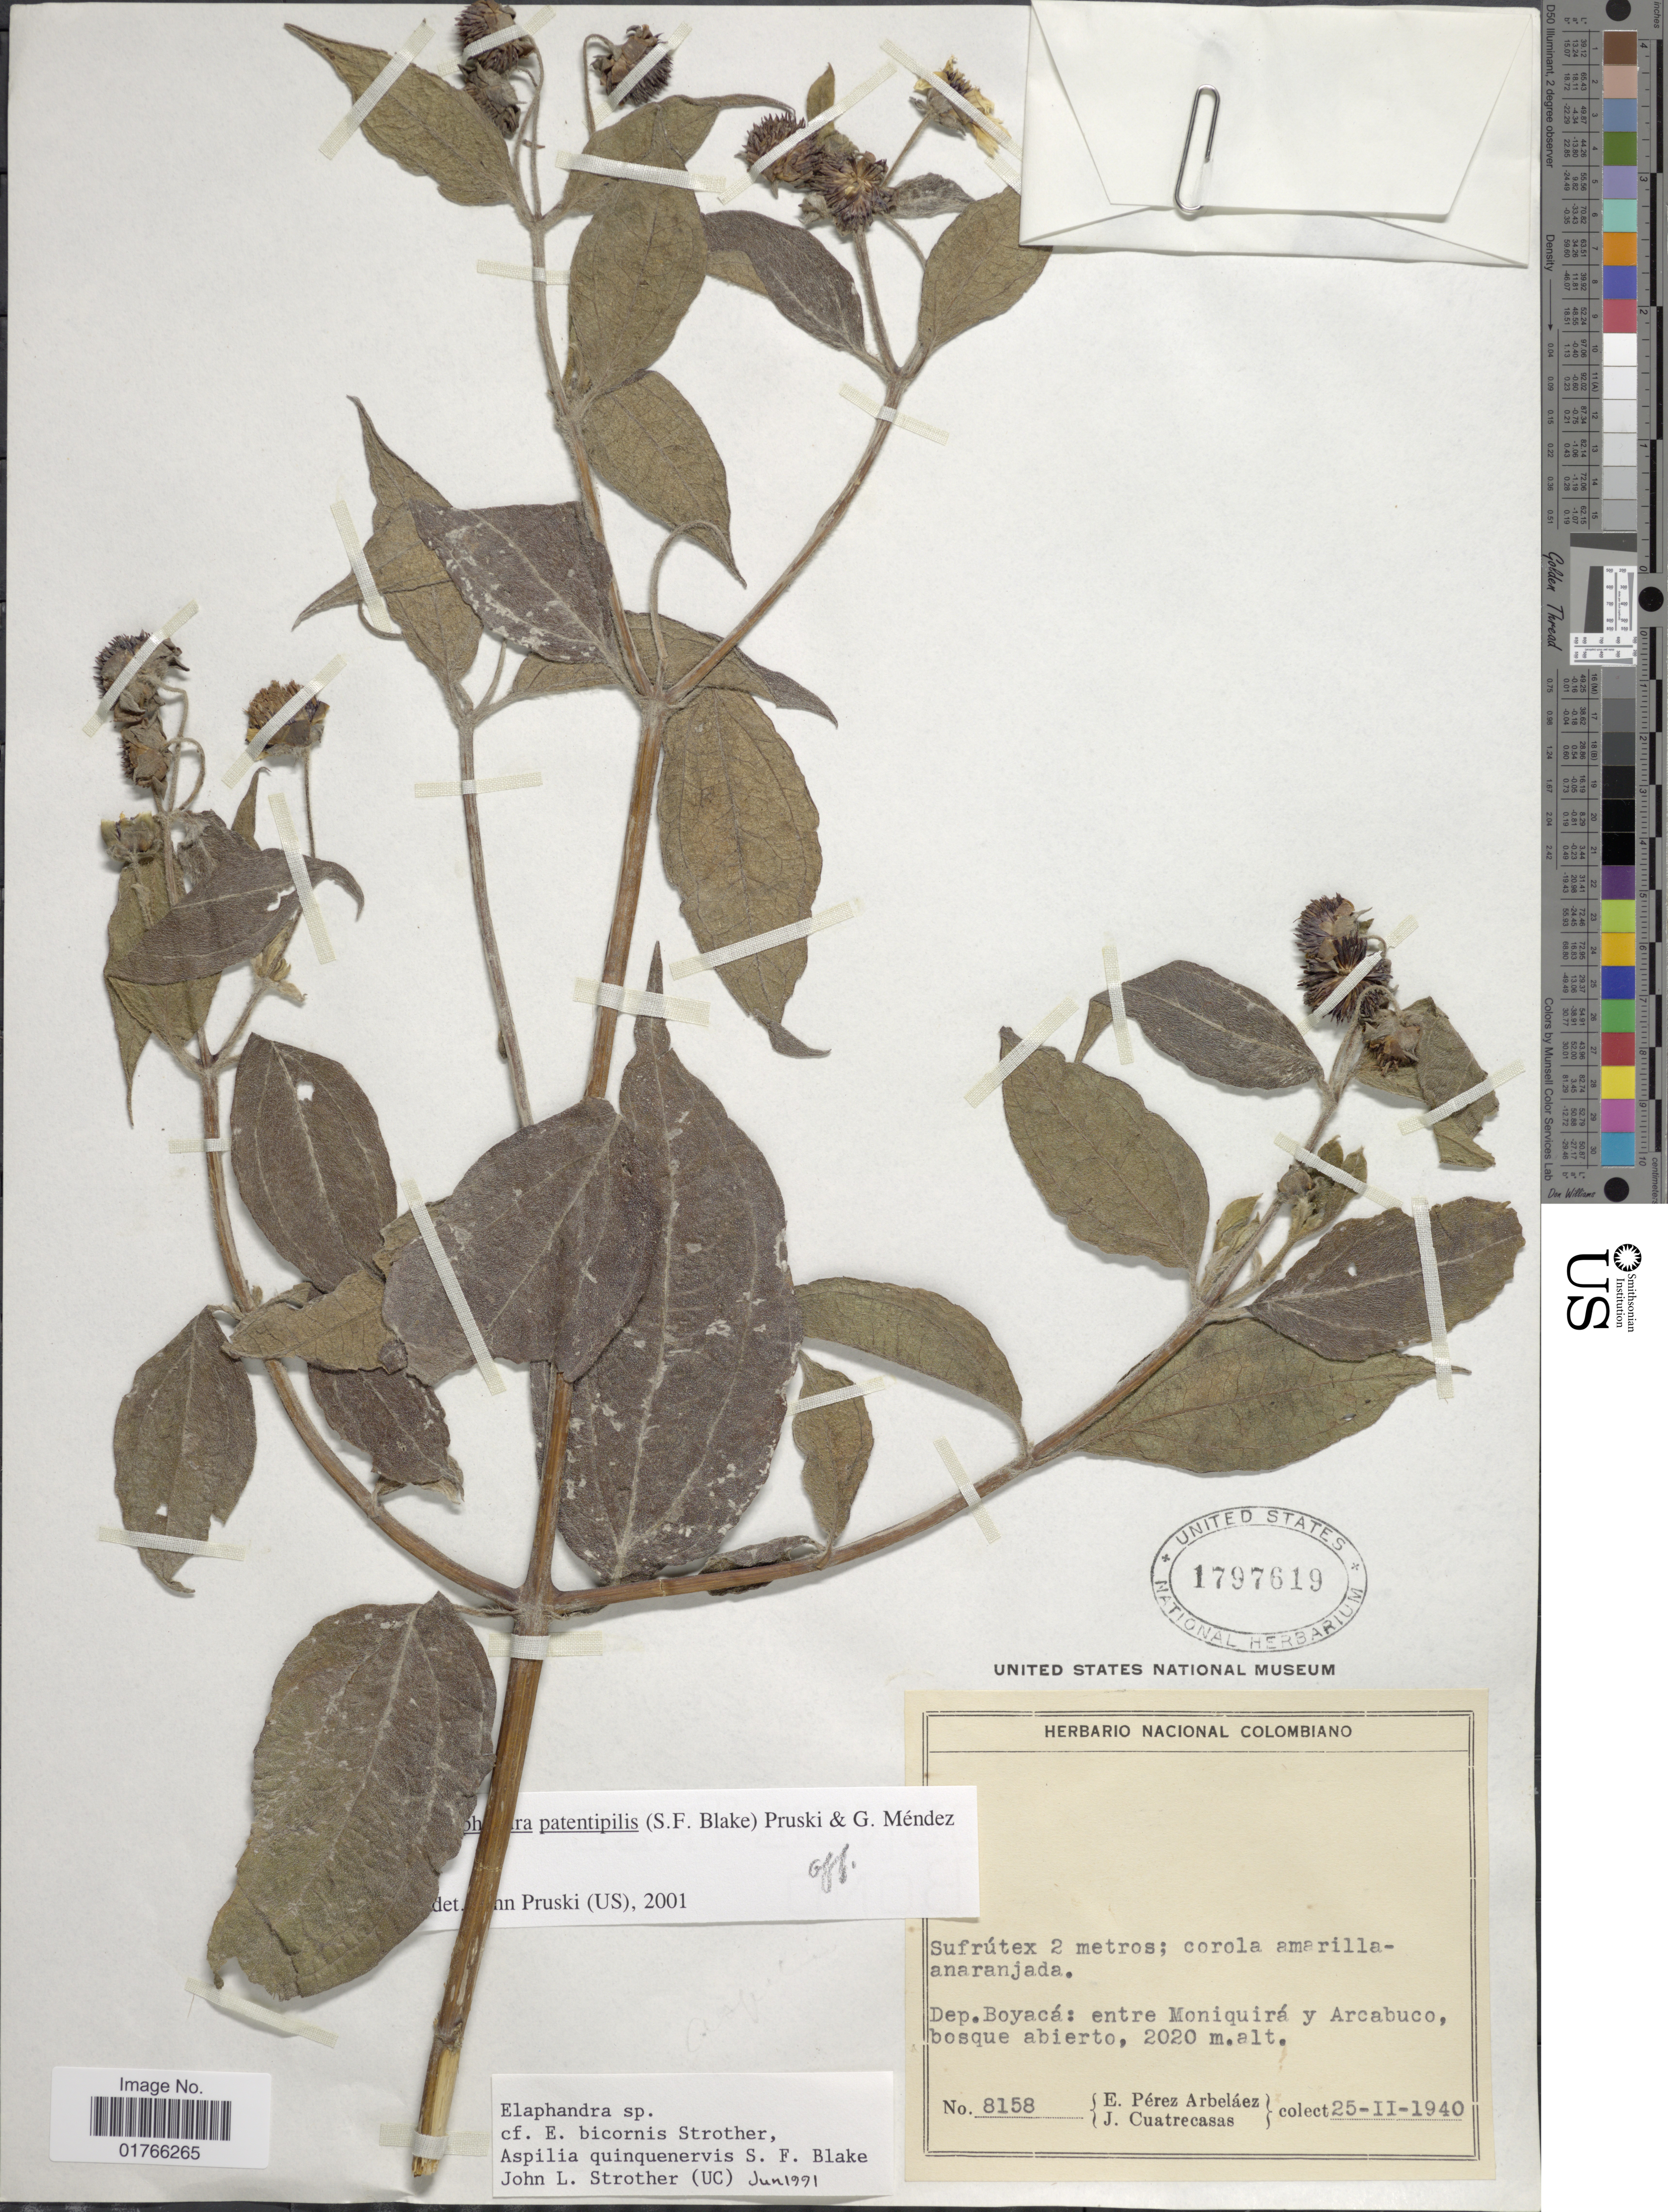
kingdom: Plantae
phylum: Tracheophyta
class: Magnoliopsida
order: Asterales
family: Asteraceae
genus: Elaphandra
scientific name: Elaphandra patentipilis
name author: (S.F. Blake) Pruski & Mendez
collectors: E. Pérez Arbeláez & J. Cuatrecasas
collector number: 8158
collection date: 1940-02-25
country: Colombia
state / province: Boyacá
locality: Entre Moniquira y Arcabuco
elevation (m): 2020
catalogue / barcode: US 1797619